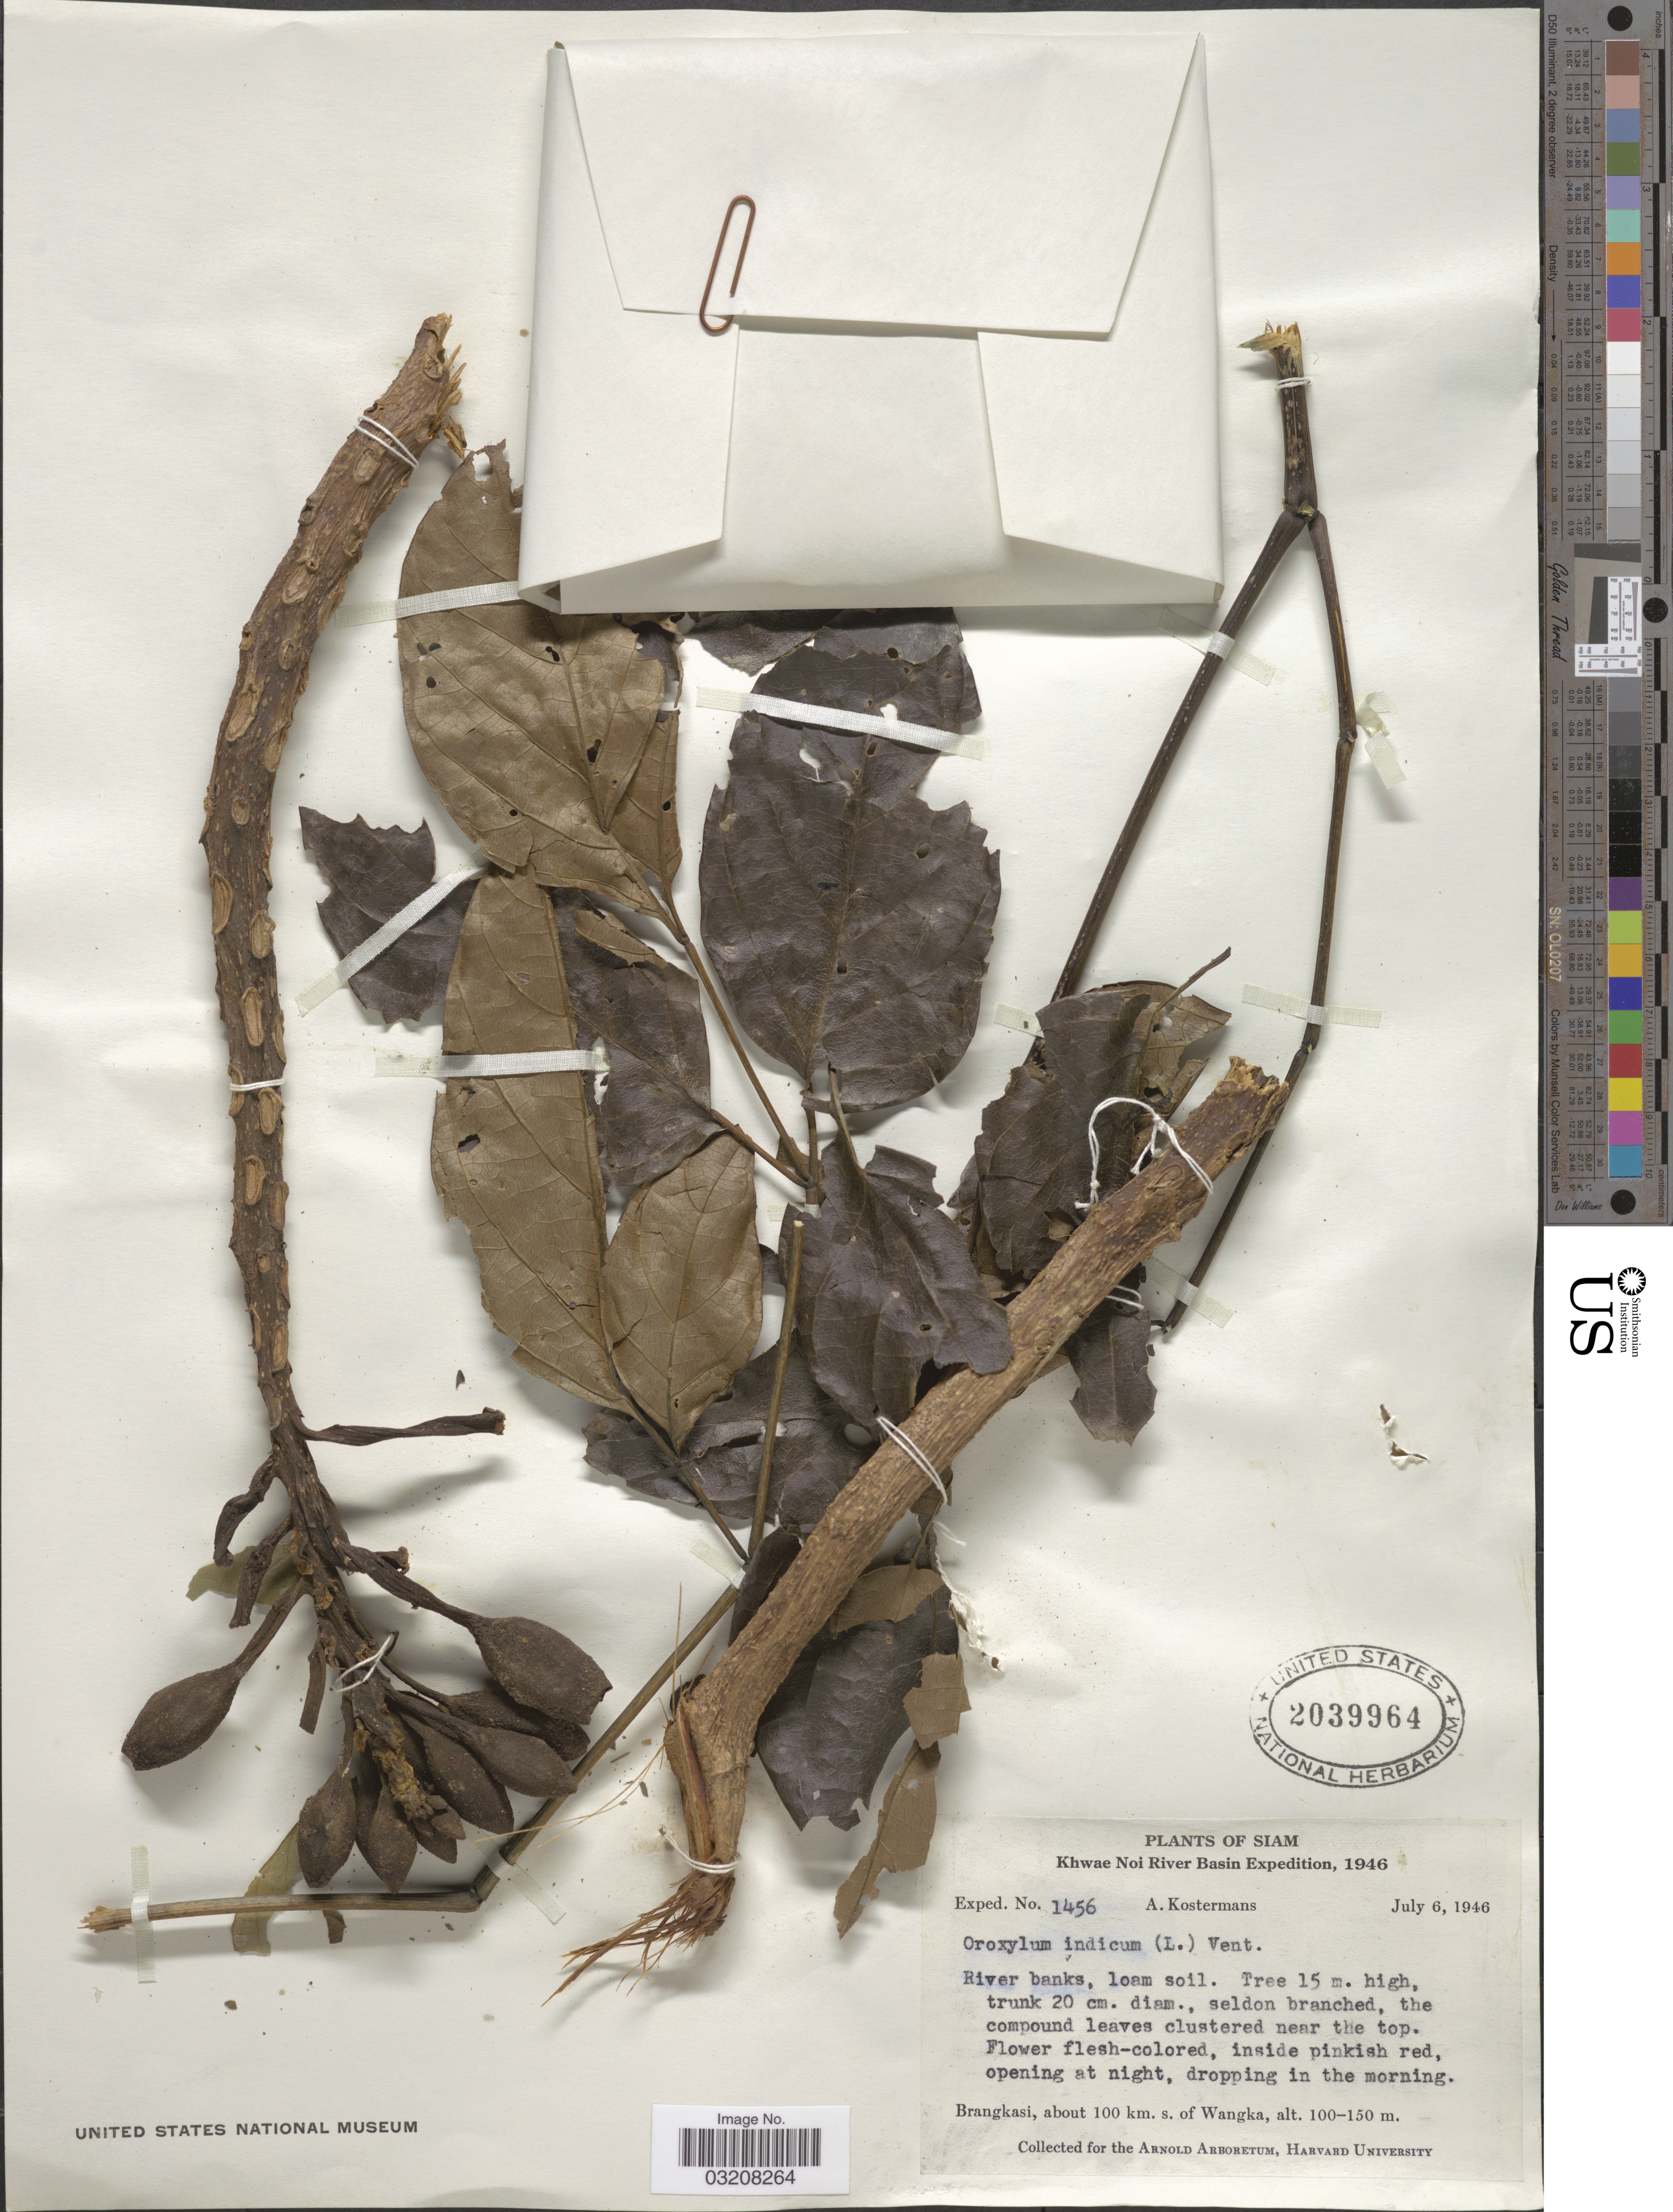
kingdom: Plantae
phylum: Tracheophyta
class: Magnoliopsida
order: Lamiales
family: Bignoniaceae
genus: Oroxylum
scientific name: Oroxylum indicum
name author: (L.) Kurz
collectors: A. J. G. Kostermans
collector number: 1456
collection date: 1946-07-06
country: Thailand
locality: Khwae Noi River Basin. Siam. River banks, loam soil. Brangkasi, about 100 km. s. of Wangka.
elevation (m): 100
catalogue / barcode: US 2039964